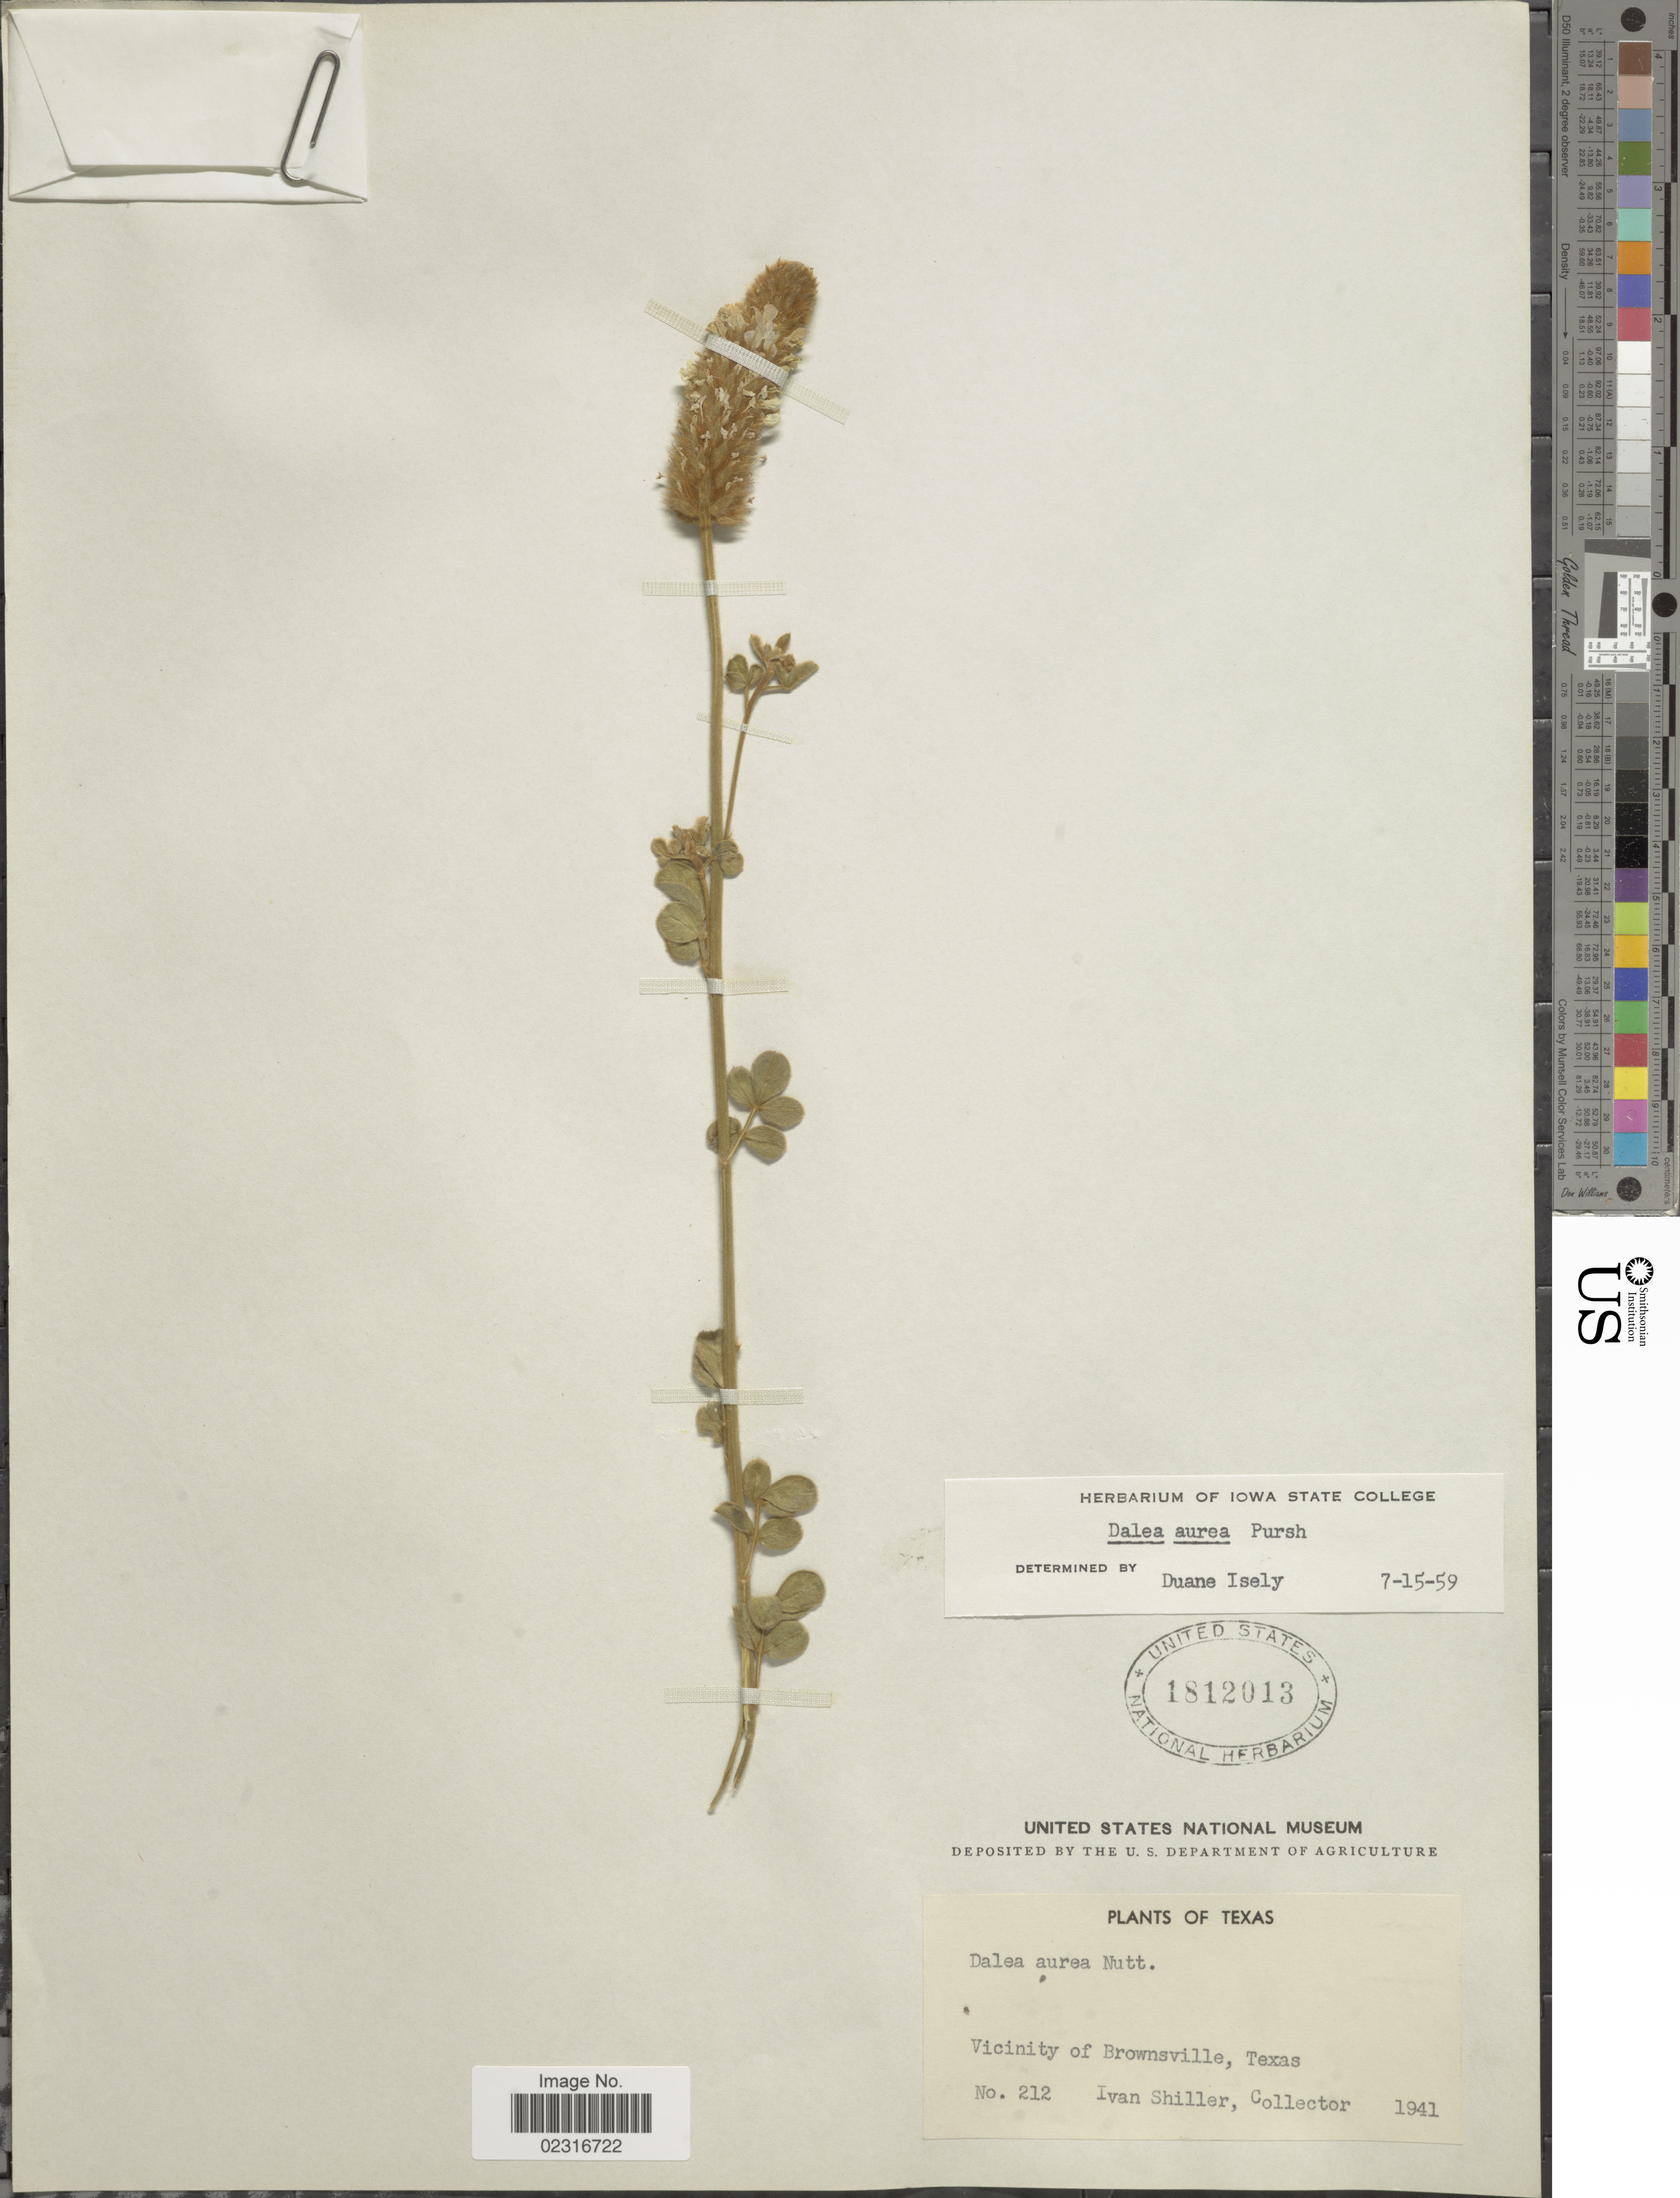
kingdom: Plantae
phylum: Tracheophyta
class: Magnoliopsida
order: Fabales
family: Fabaceae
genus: Dalea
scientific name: Dalea aurea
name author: Nutt. ex Pursh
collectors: I. Shiller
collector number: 212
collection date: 1941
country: United States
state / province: Texas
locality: Vicinity of Brownsville.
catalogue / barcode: US 1812013